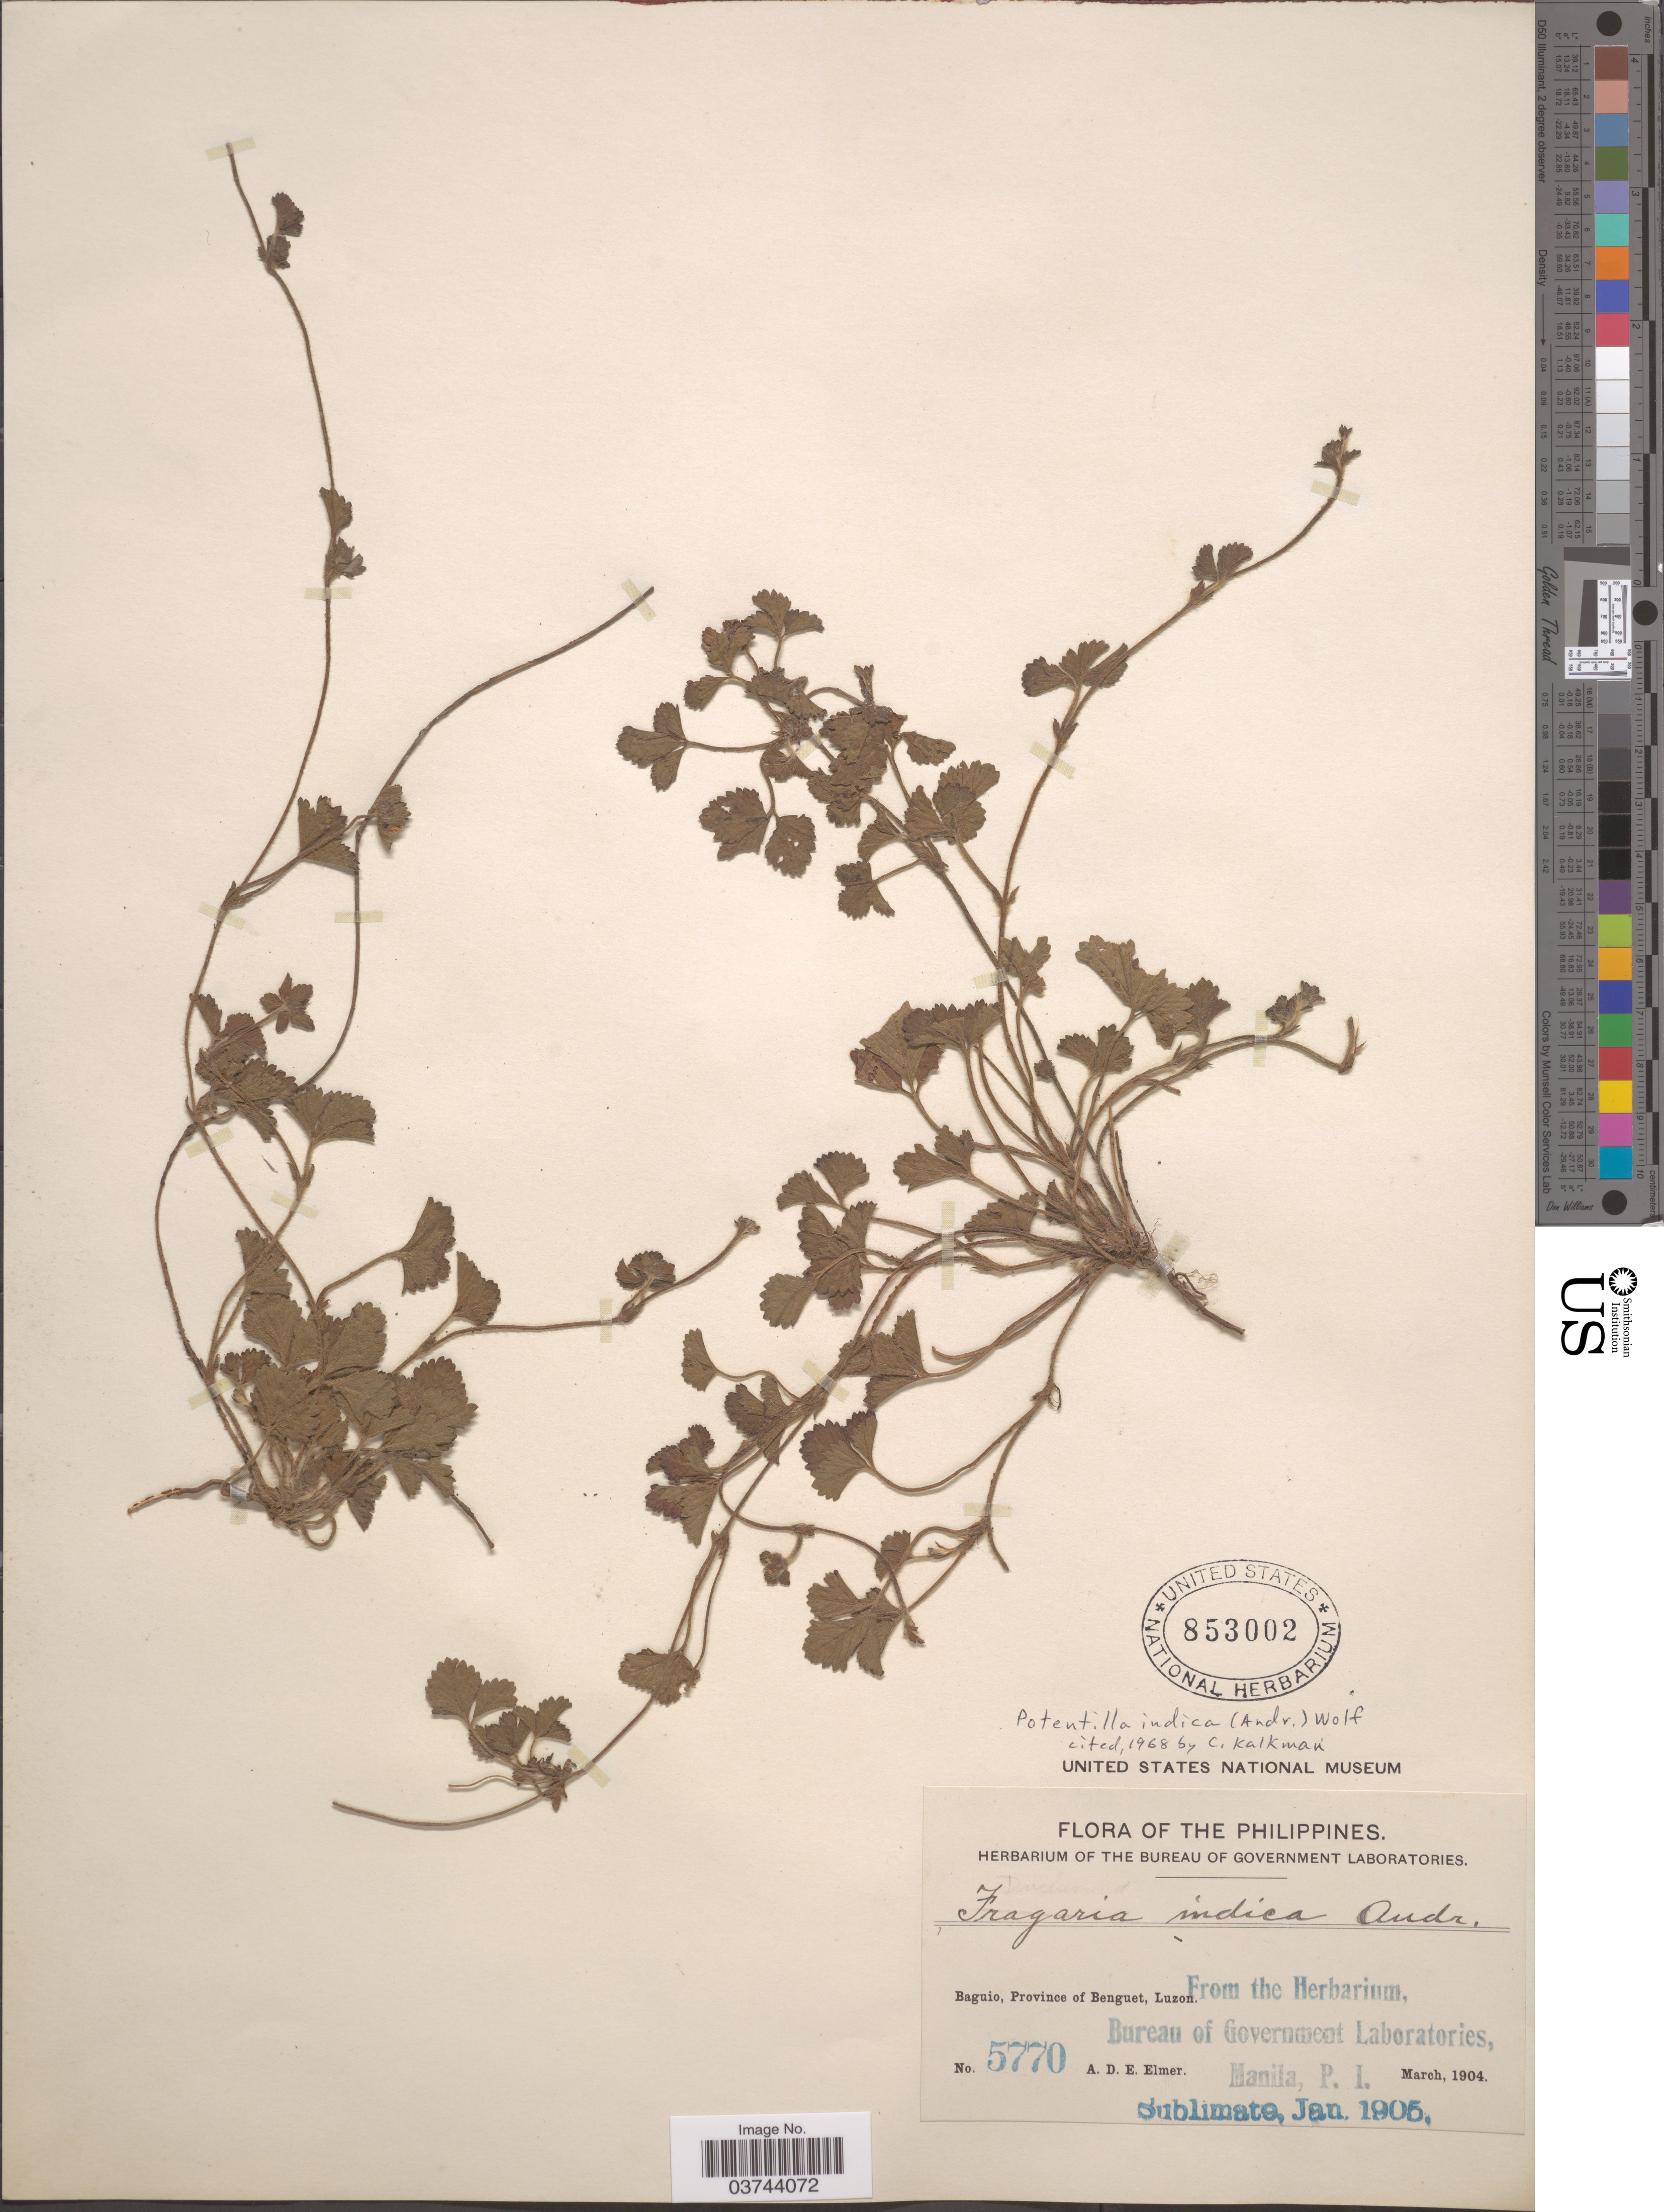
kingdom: Plantae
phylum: Tracheophyta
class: Magnoliopsida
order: Rosales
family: Rosaceae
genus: Potentilla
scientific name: Potentilla indica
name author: (Andrews) Th. Wolf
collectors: A. D. E. Elmer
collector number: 5770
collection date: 1904-03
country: Philippines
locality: Baguio, Province of Benguet, Luzon.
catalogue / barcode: US 853002